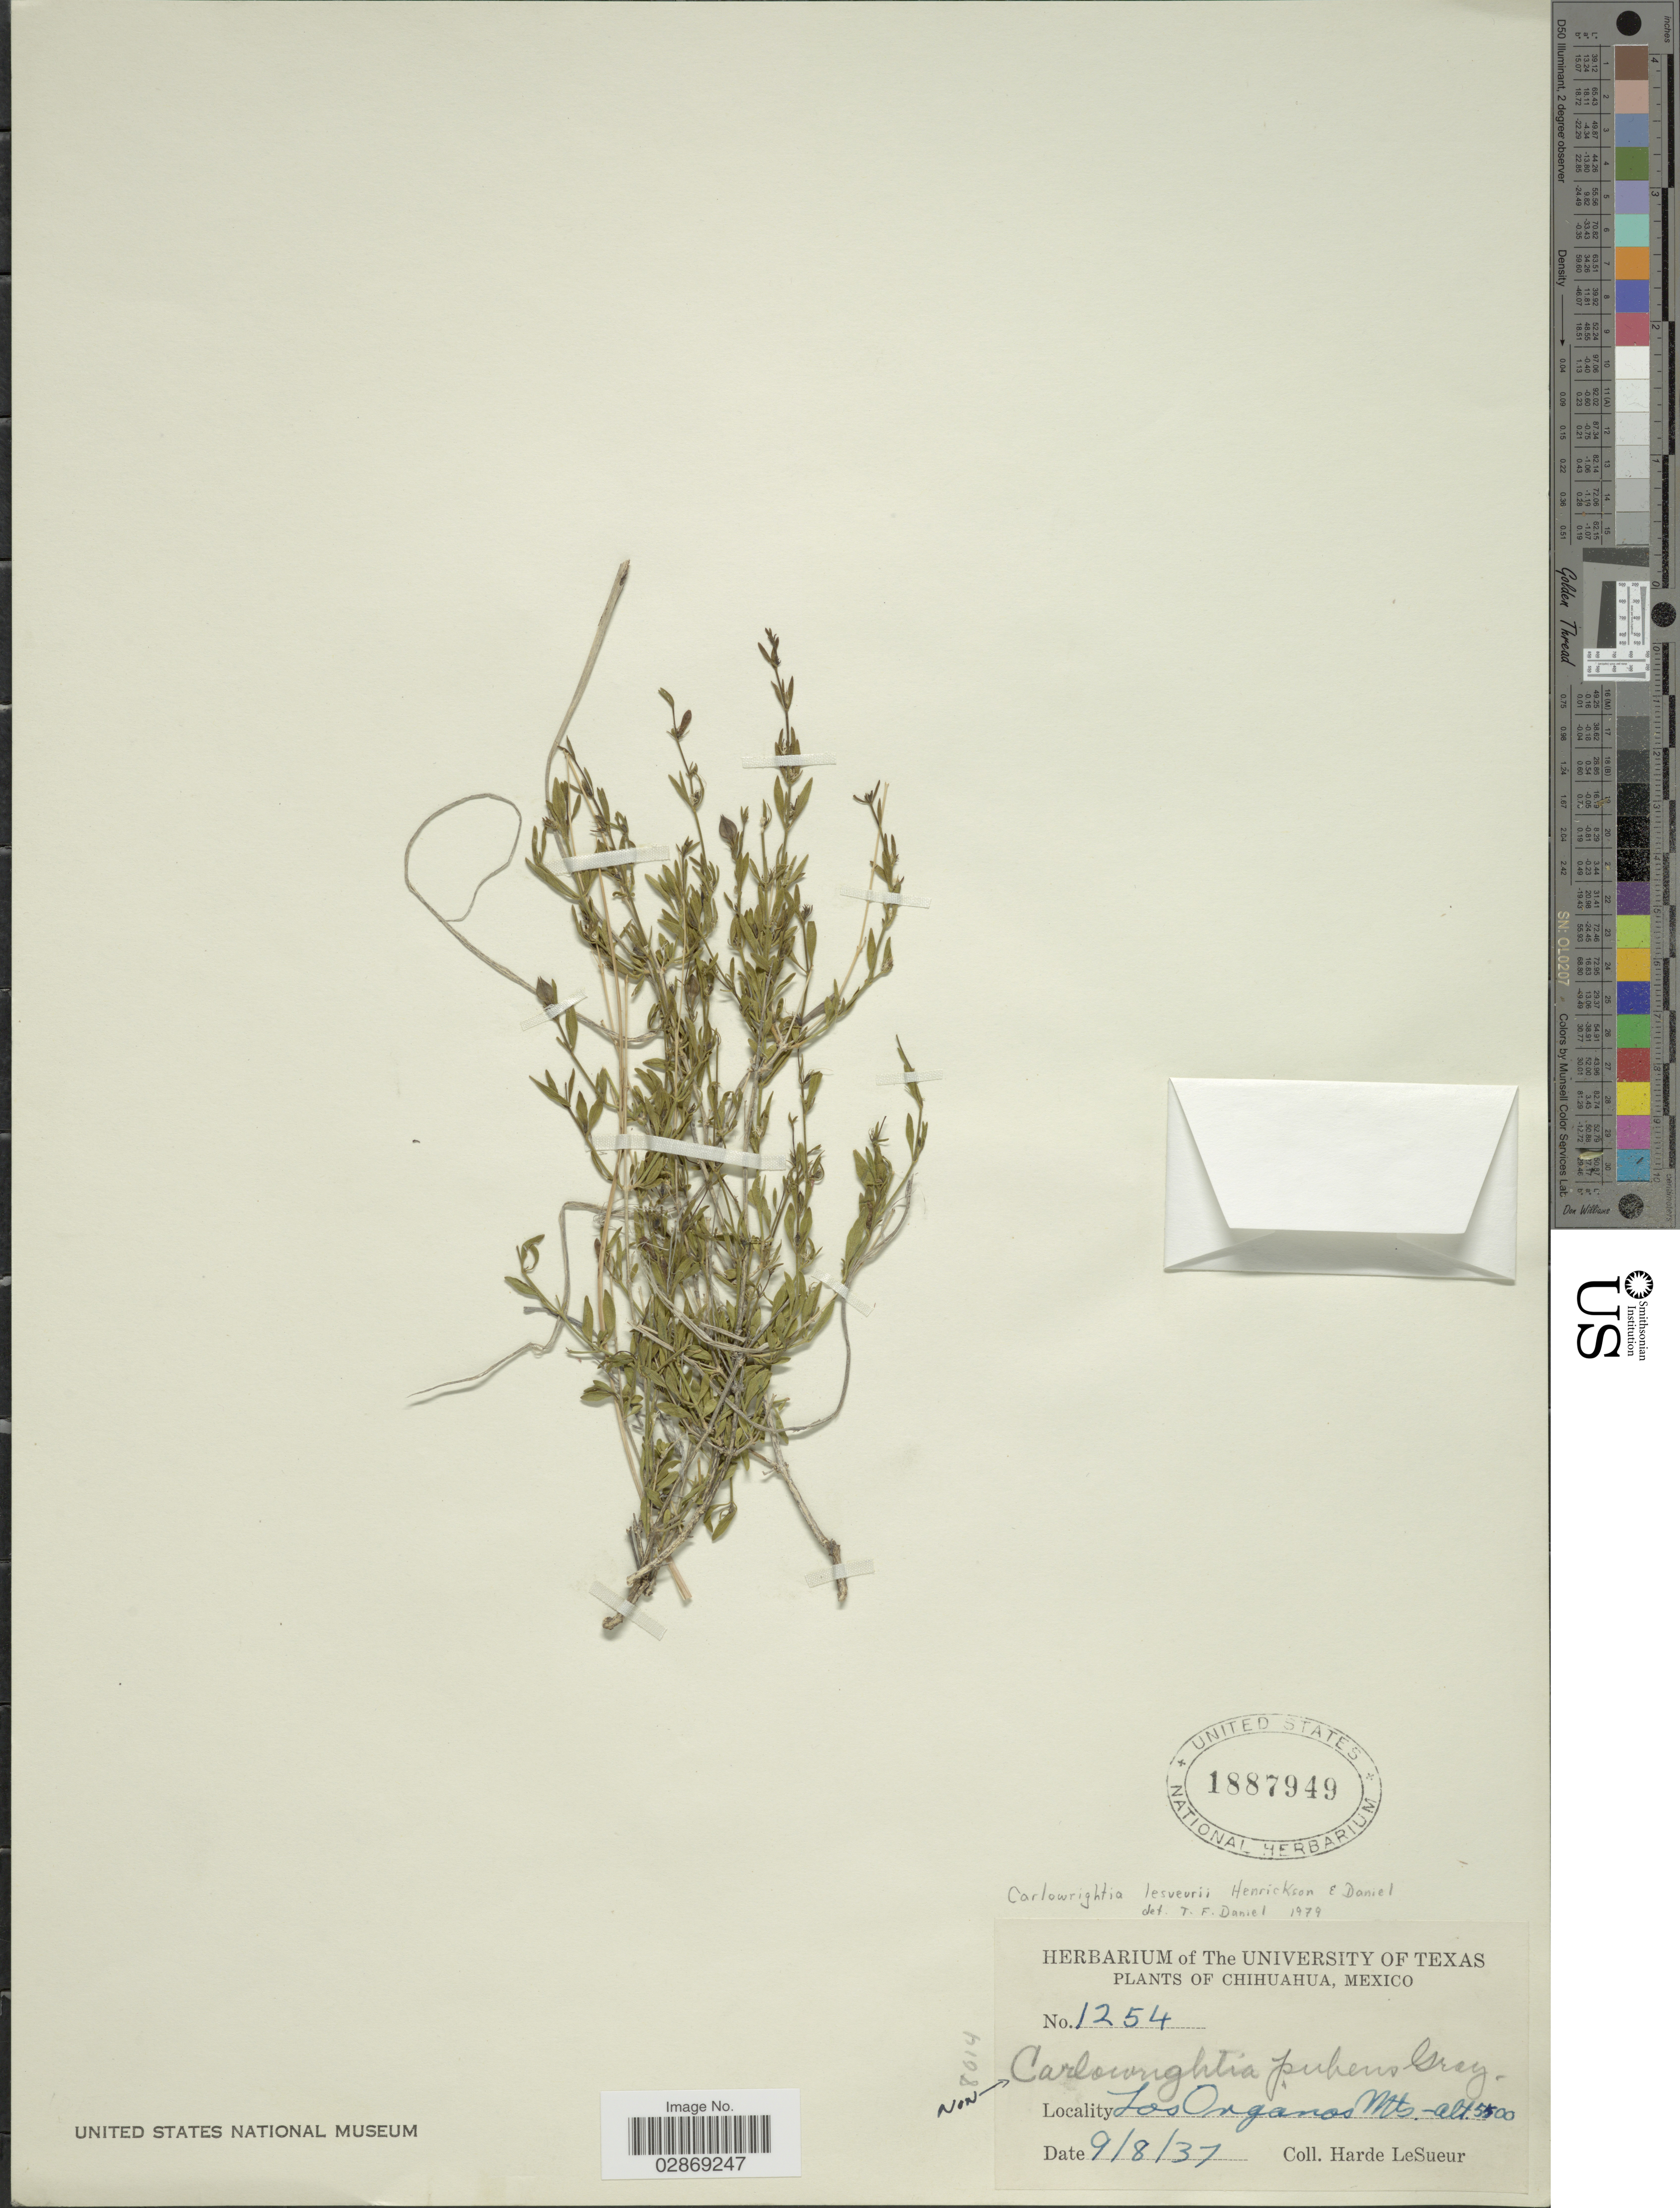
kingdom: Plantae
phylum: Tracheophyta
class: Magnoliopsida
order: Lamiales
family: Acanthaceae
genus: Carlowrightia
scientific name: Carlowrightia lesueurii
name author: Henrickson & T.F. Daniel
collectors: H. LeSueur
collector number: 1254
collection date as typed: Transcribed d/m/y: 9/8/37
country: Mexico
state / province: Chihuahua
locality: Los Organos Mts.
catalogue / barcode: US 1887949